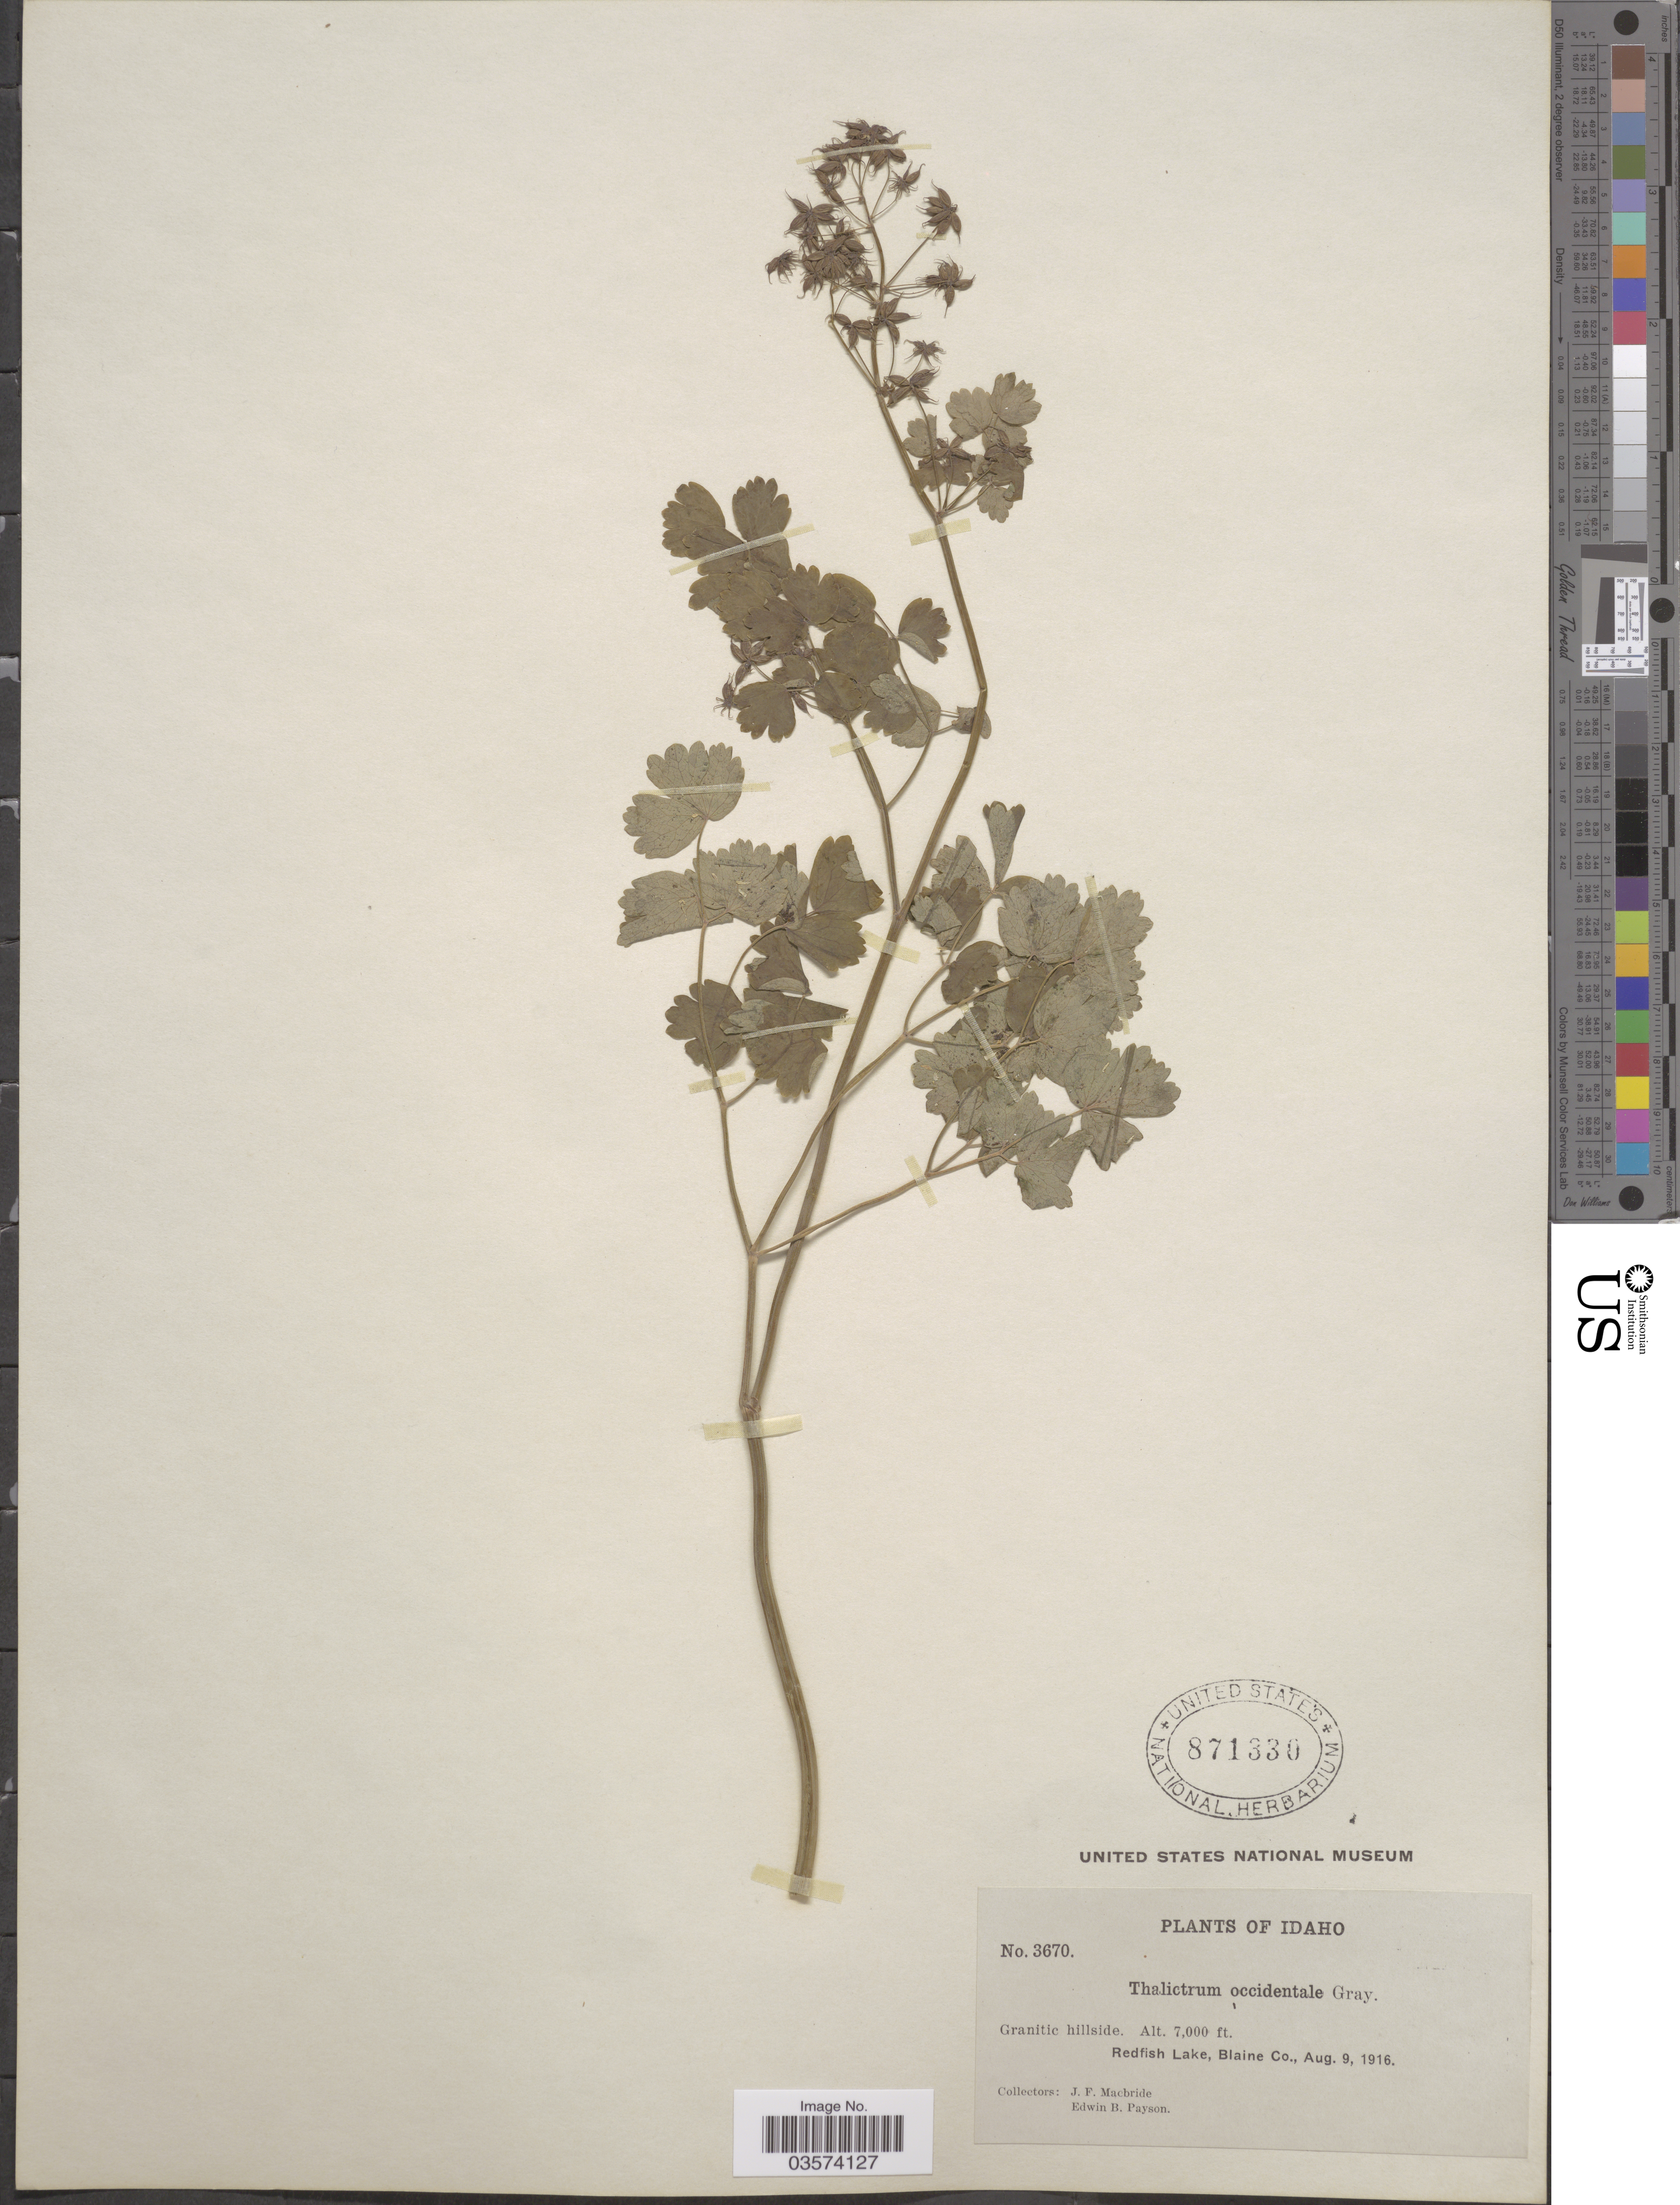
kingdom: Plantae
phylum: Tracheophyta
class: Magnoliopsida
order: Ranunculales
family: Ranunculaceae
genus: Thalictrum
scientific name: Thalictrum occidentale var. palousense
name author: H. St. John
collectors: J. F. Macbride & E. B. Payson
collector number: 3670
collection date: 1916-08-09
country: United States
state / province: Idaho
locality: Redfish Lake, Blaine Co.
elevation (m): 2134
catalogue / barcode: US 871330